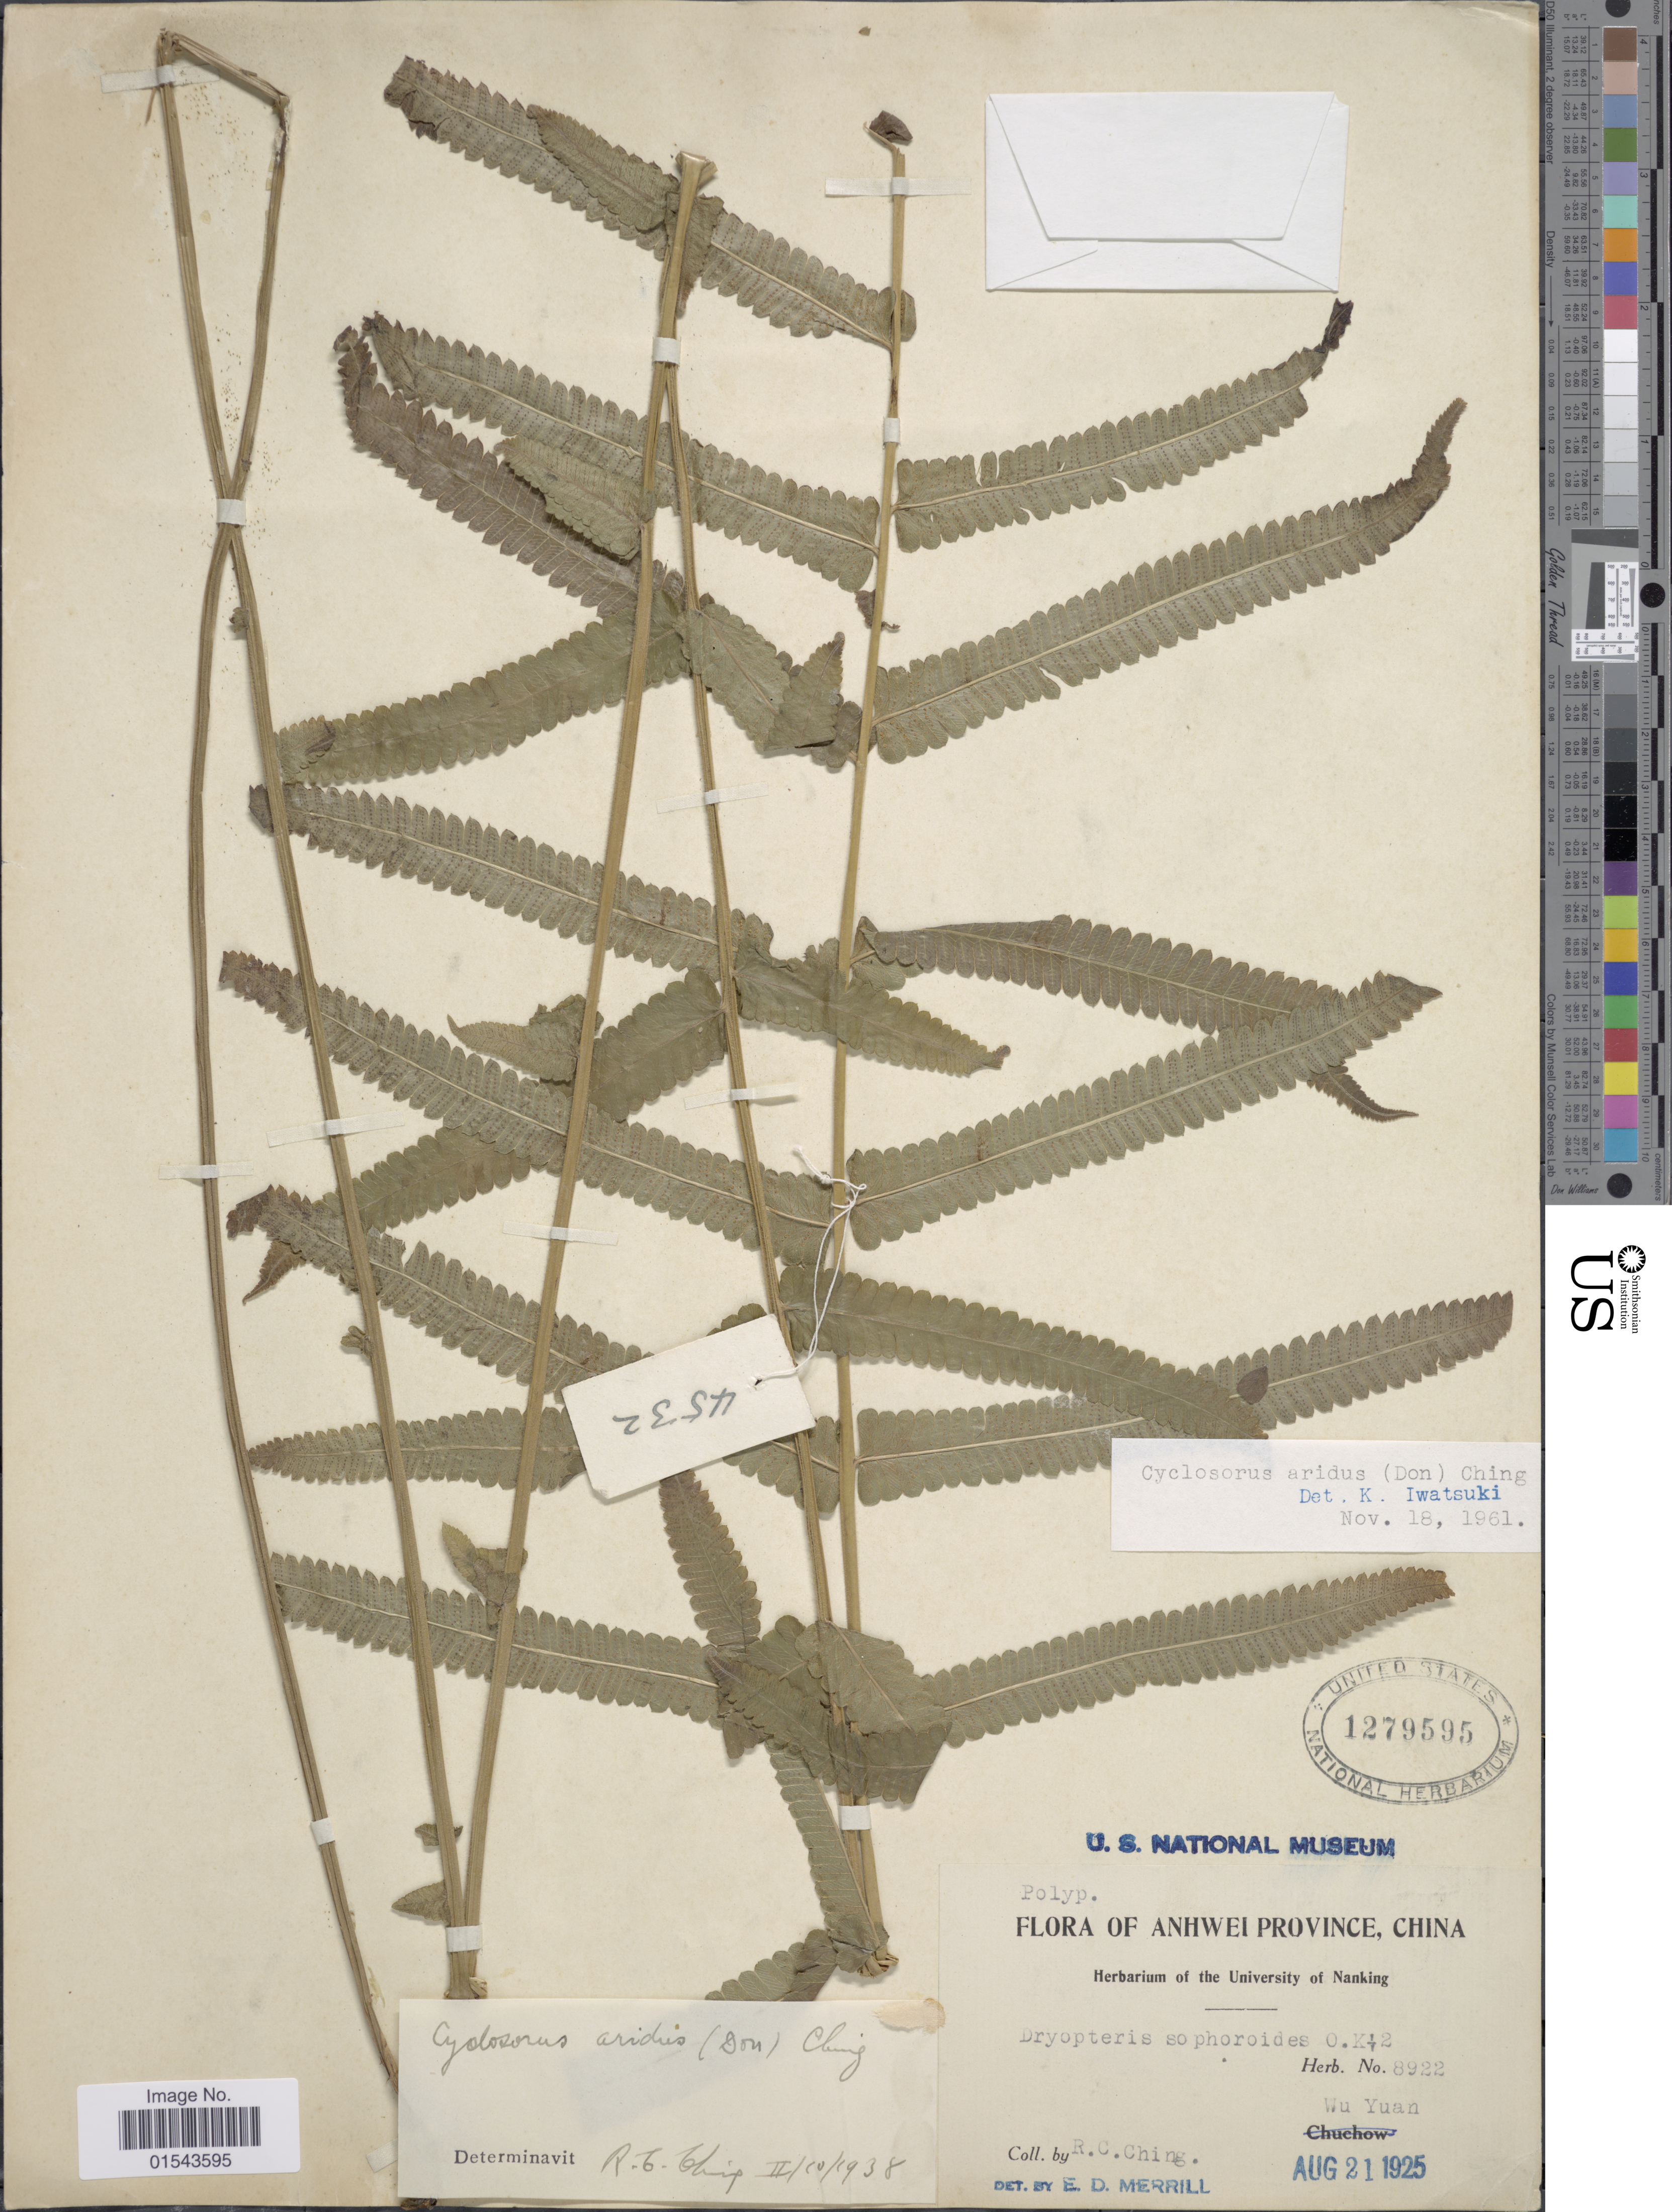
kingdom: Plantae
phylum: Tracheophyta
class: Polypodiopsida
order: Polypodiales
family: Thelypteridaceae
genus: Christella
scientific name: Christella arida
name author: (D. Don) Holttum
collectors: R. C. Ching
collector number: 8922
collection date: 1925-08-21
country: China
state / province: Anhui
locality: Anhwei, Wu Yuan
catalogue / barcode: US 1279595